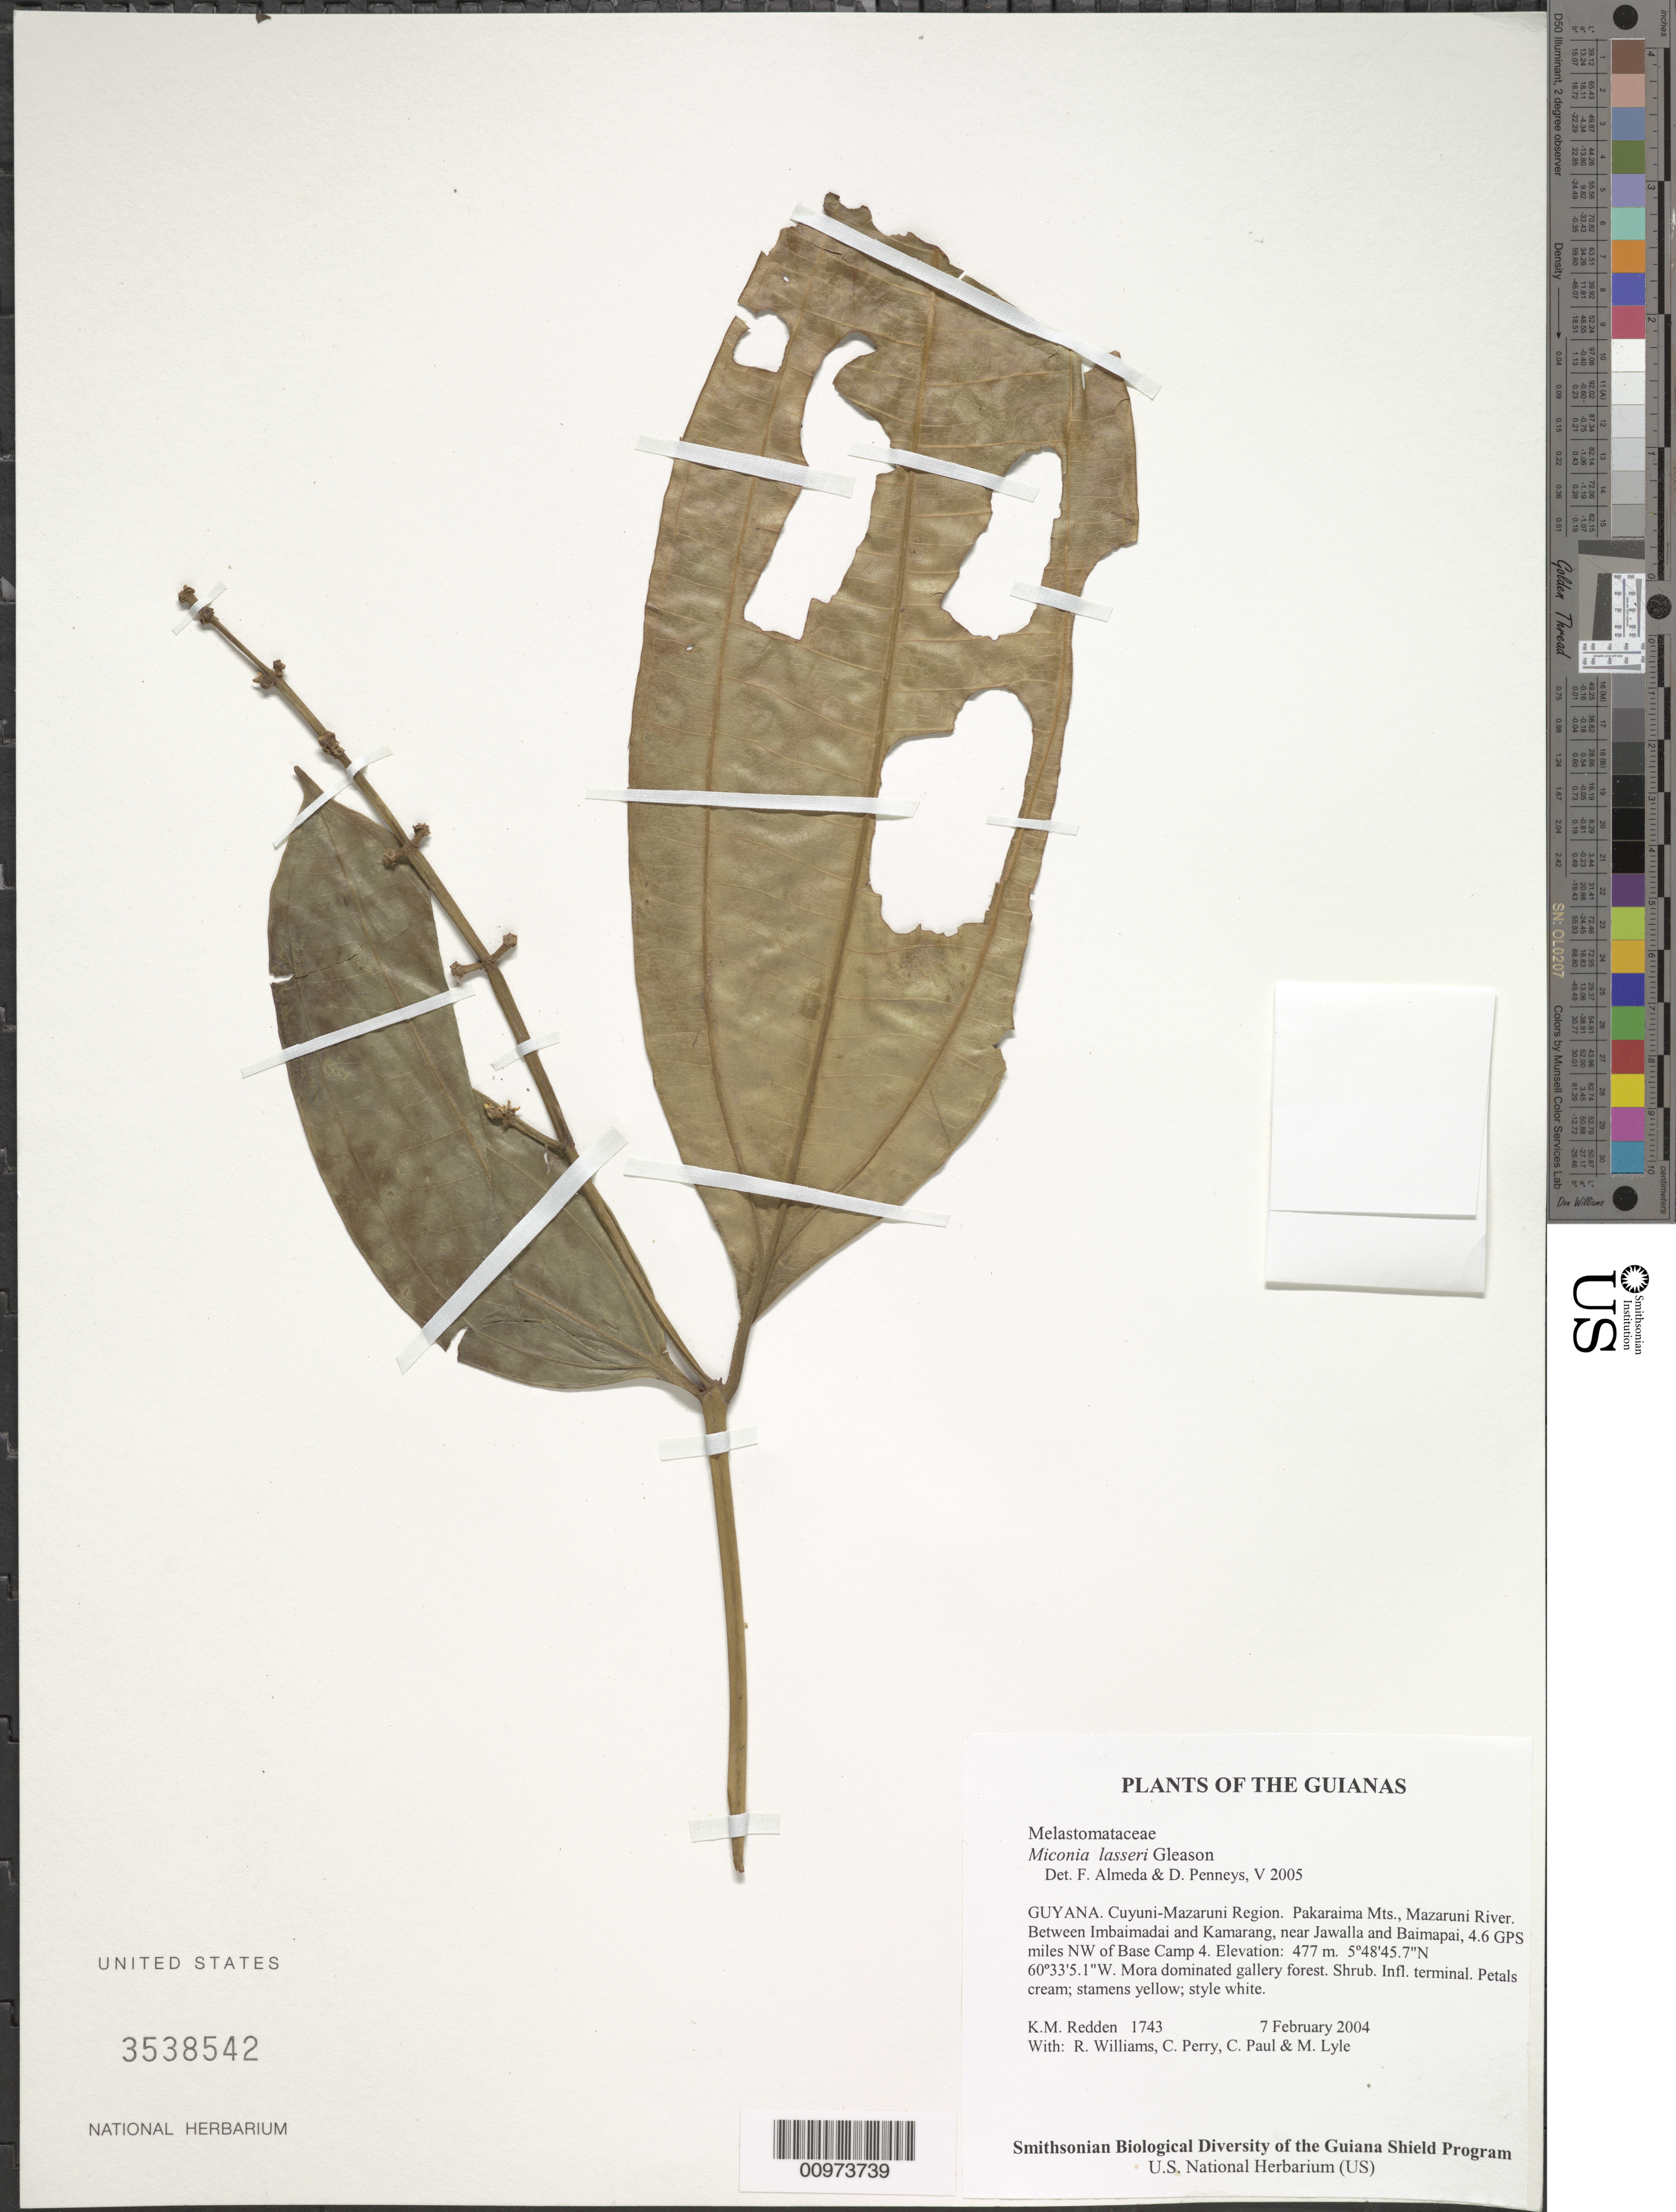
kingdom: Plantae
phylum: Tracheophyta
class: Magnoliopsida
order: Myrtales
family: Melastomataceae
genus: Miconia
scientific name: Miconia lasseri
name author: Gleason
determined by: Almeda, F.; Penneys, D. S.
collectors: K. M. Redden, R. Williams, C. Perry, C. Paul & M. Lyle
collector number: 1743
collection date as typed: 7 February 2004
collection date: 2004-02-07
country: Guyana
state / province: Cuyuni-Mazaruni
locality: Pakaraima Mts., Mazaruni River. Between Imbaimadai and Kamarang, near Jawalla and Baimapai, 4.6 GPS miles NW of Base Camp 4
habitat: Mora dominated gallery forest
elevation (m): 477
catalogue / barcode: US 3538542